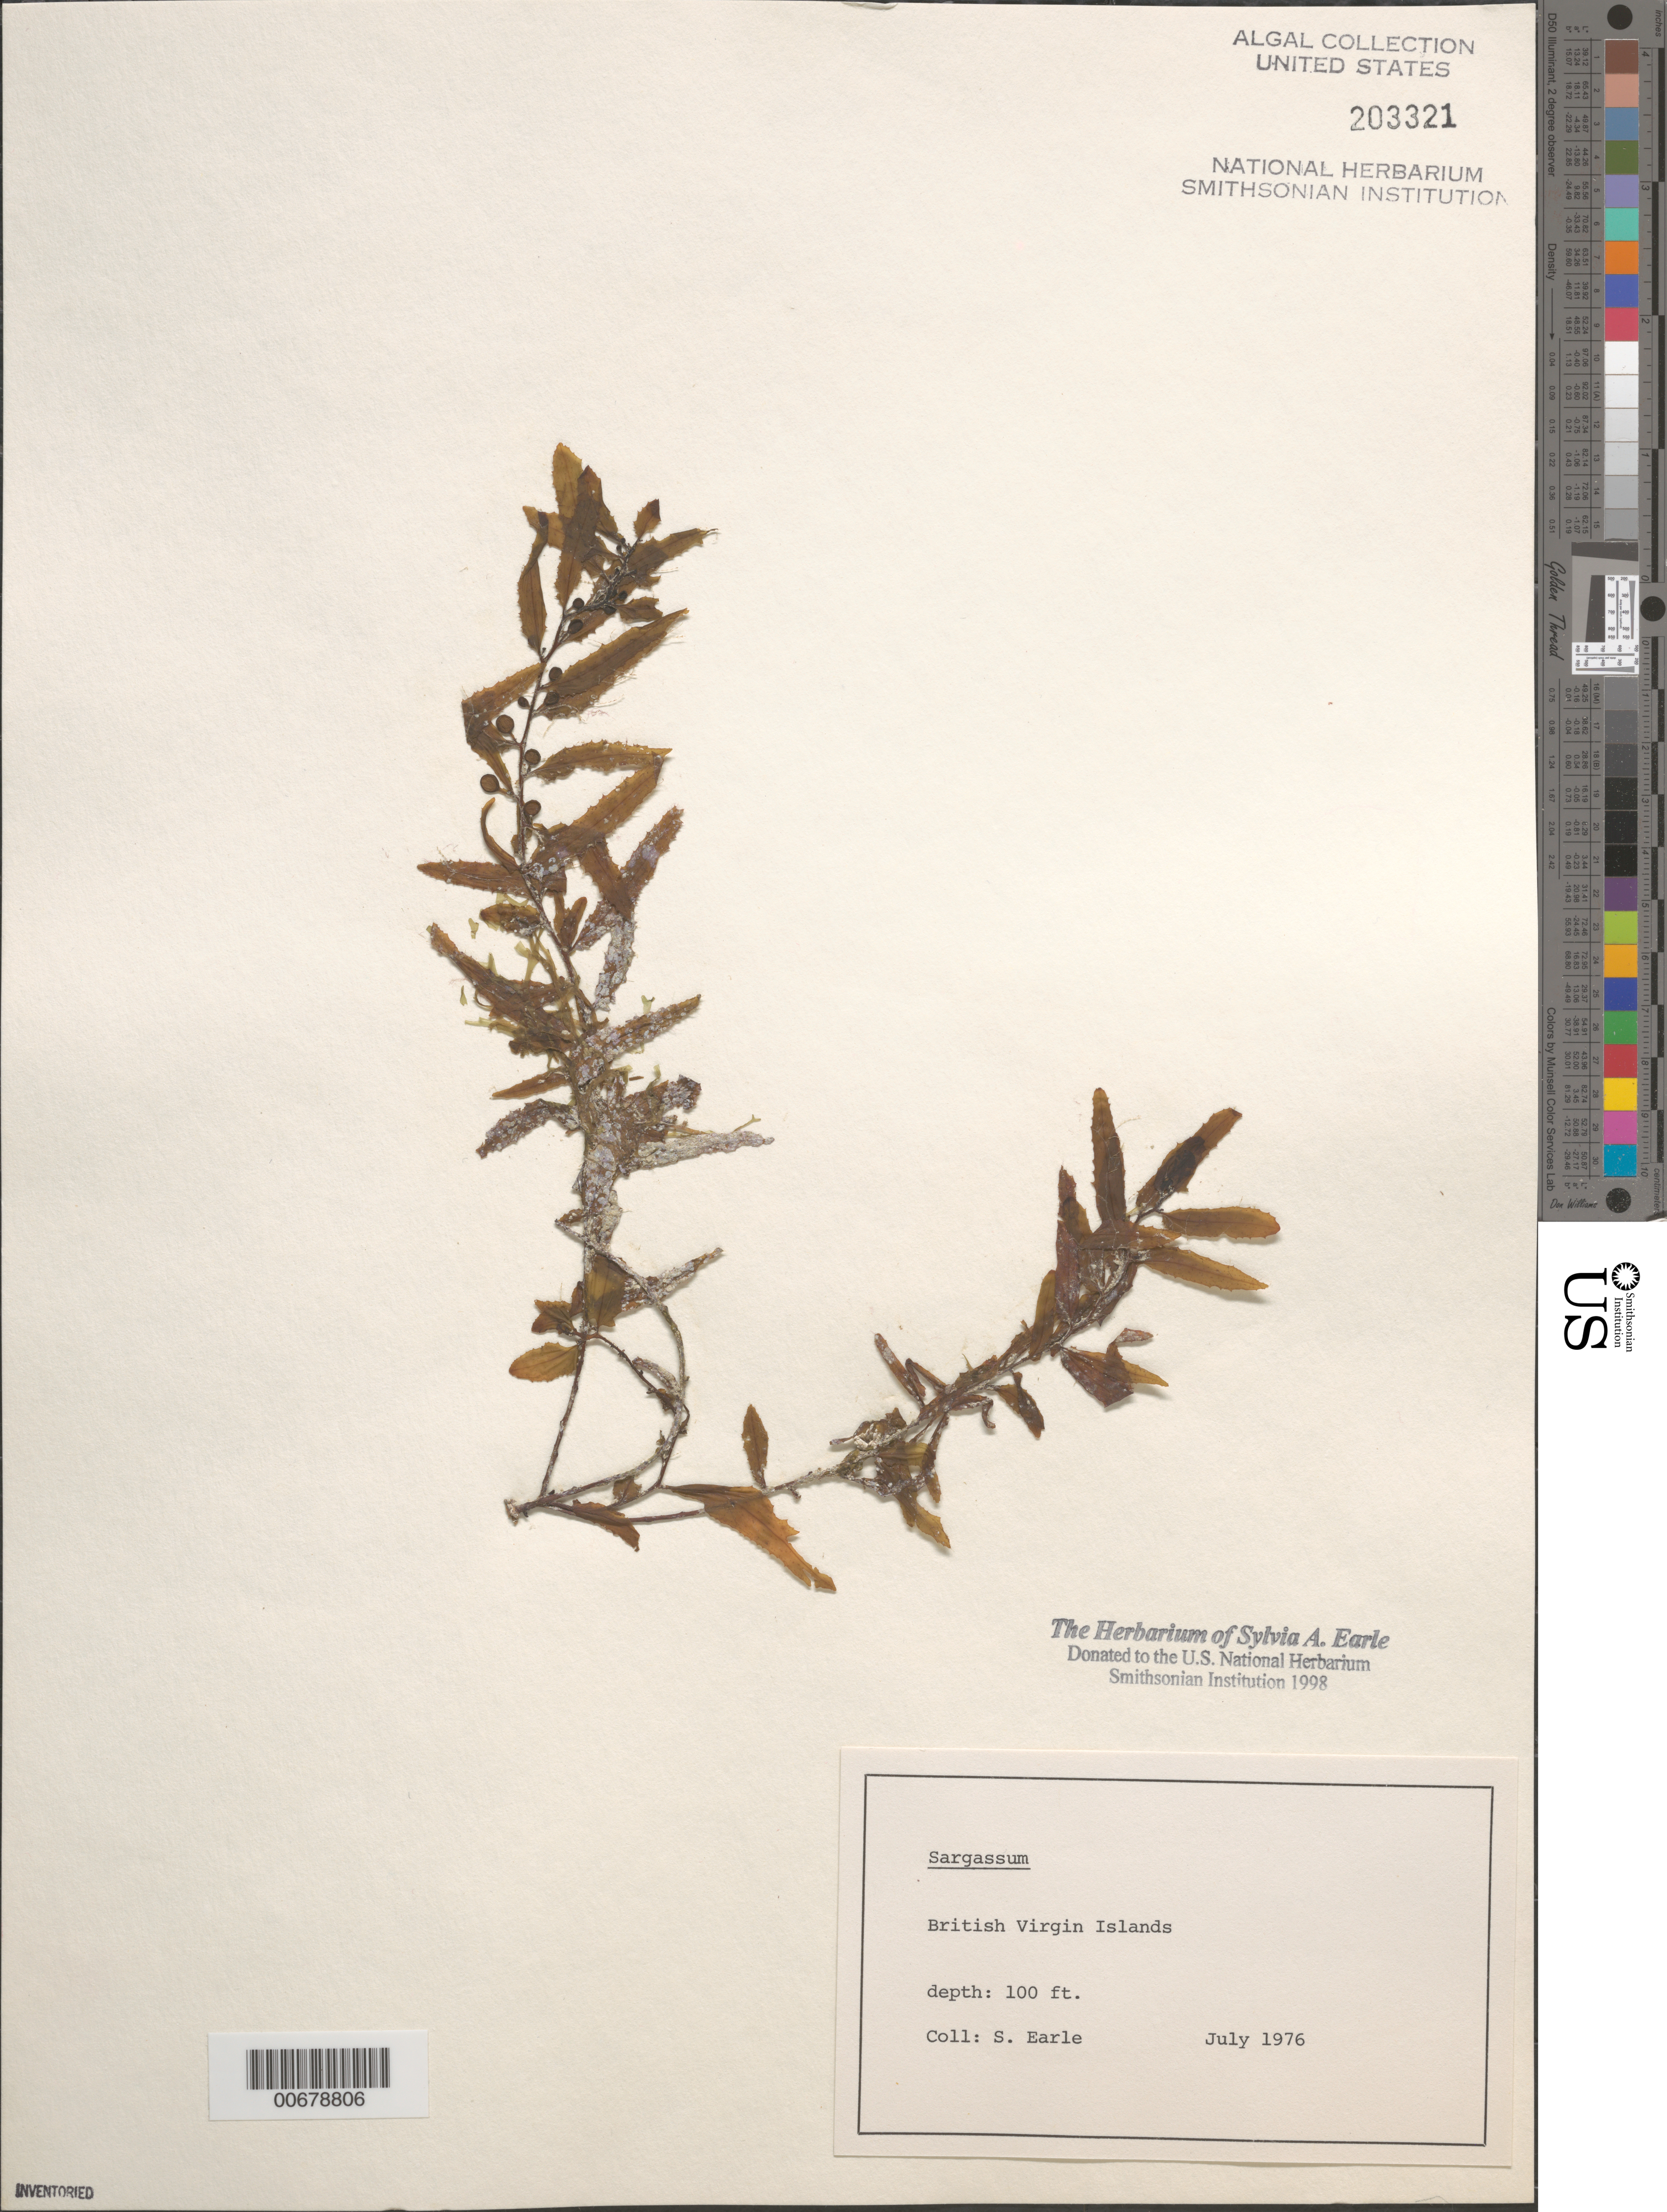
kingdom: Chromista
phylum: Ochrophyta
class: Phaeophyceae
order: Fucales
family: Sargassaceae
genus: Sargassum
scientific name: Sargassum sp.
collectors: S. A. Earle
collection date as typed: Jul 1976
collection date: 1976-07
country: British Virgin Islands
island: Virgin Islands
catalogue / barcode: US 203321